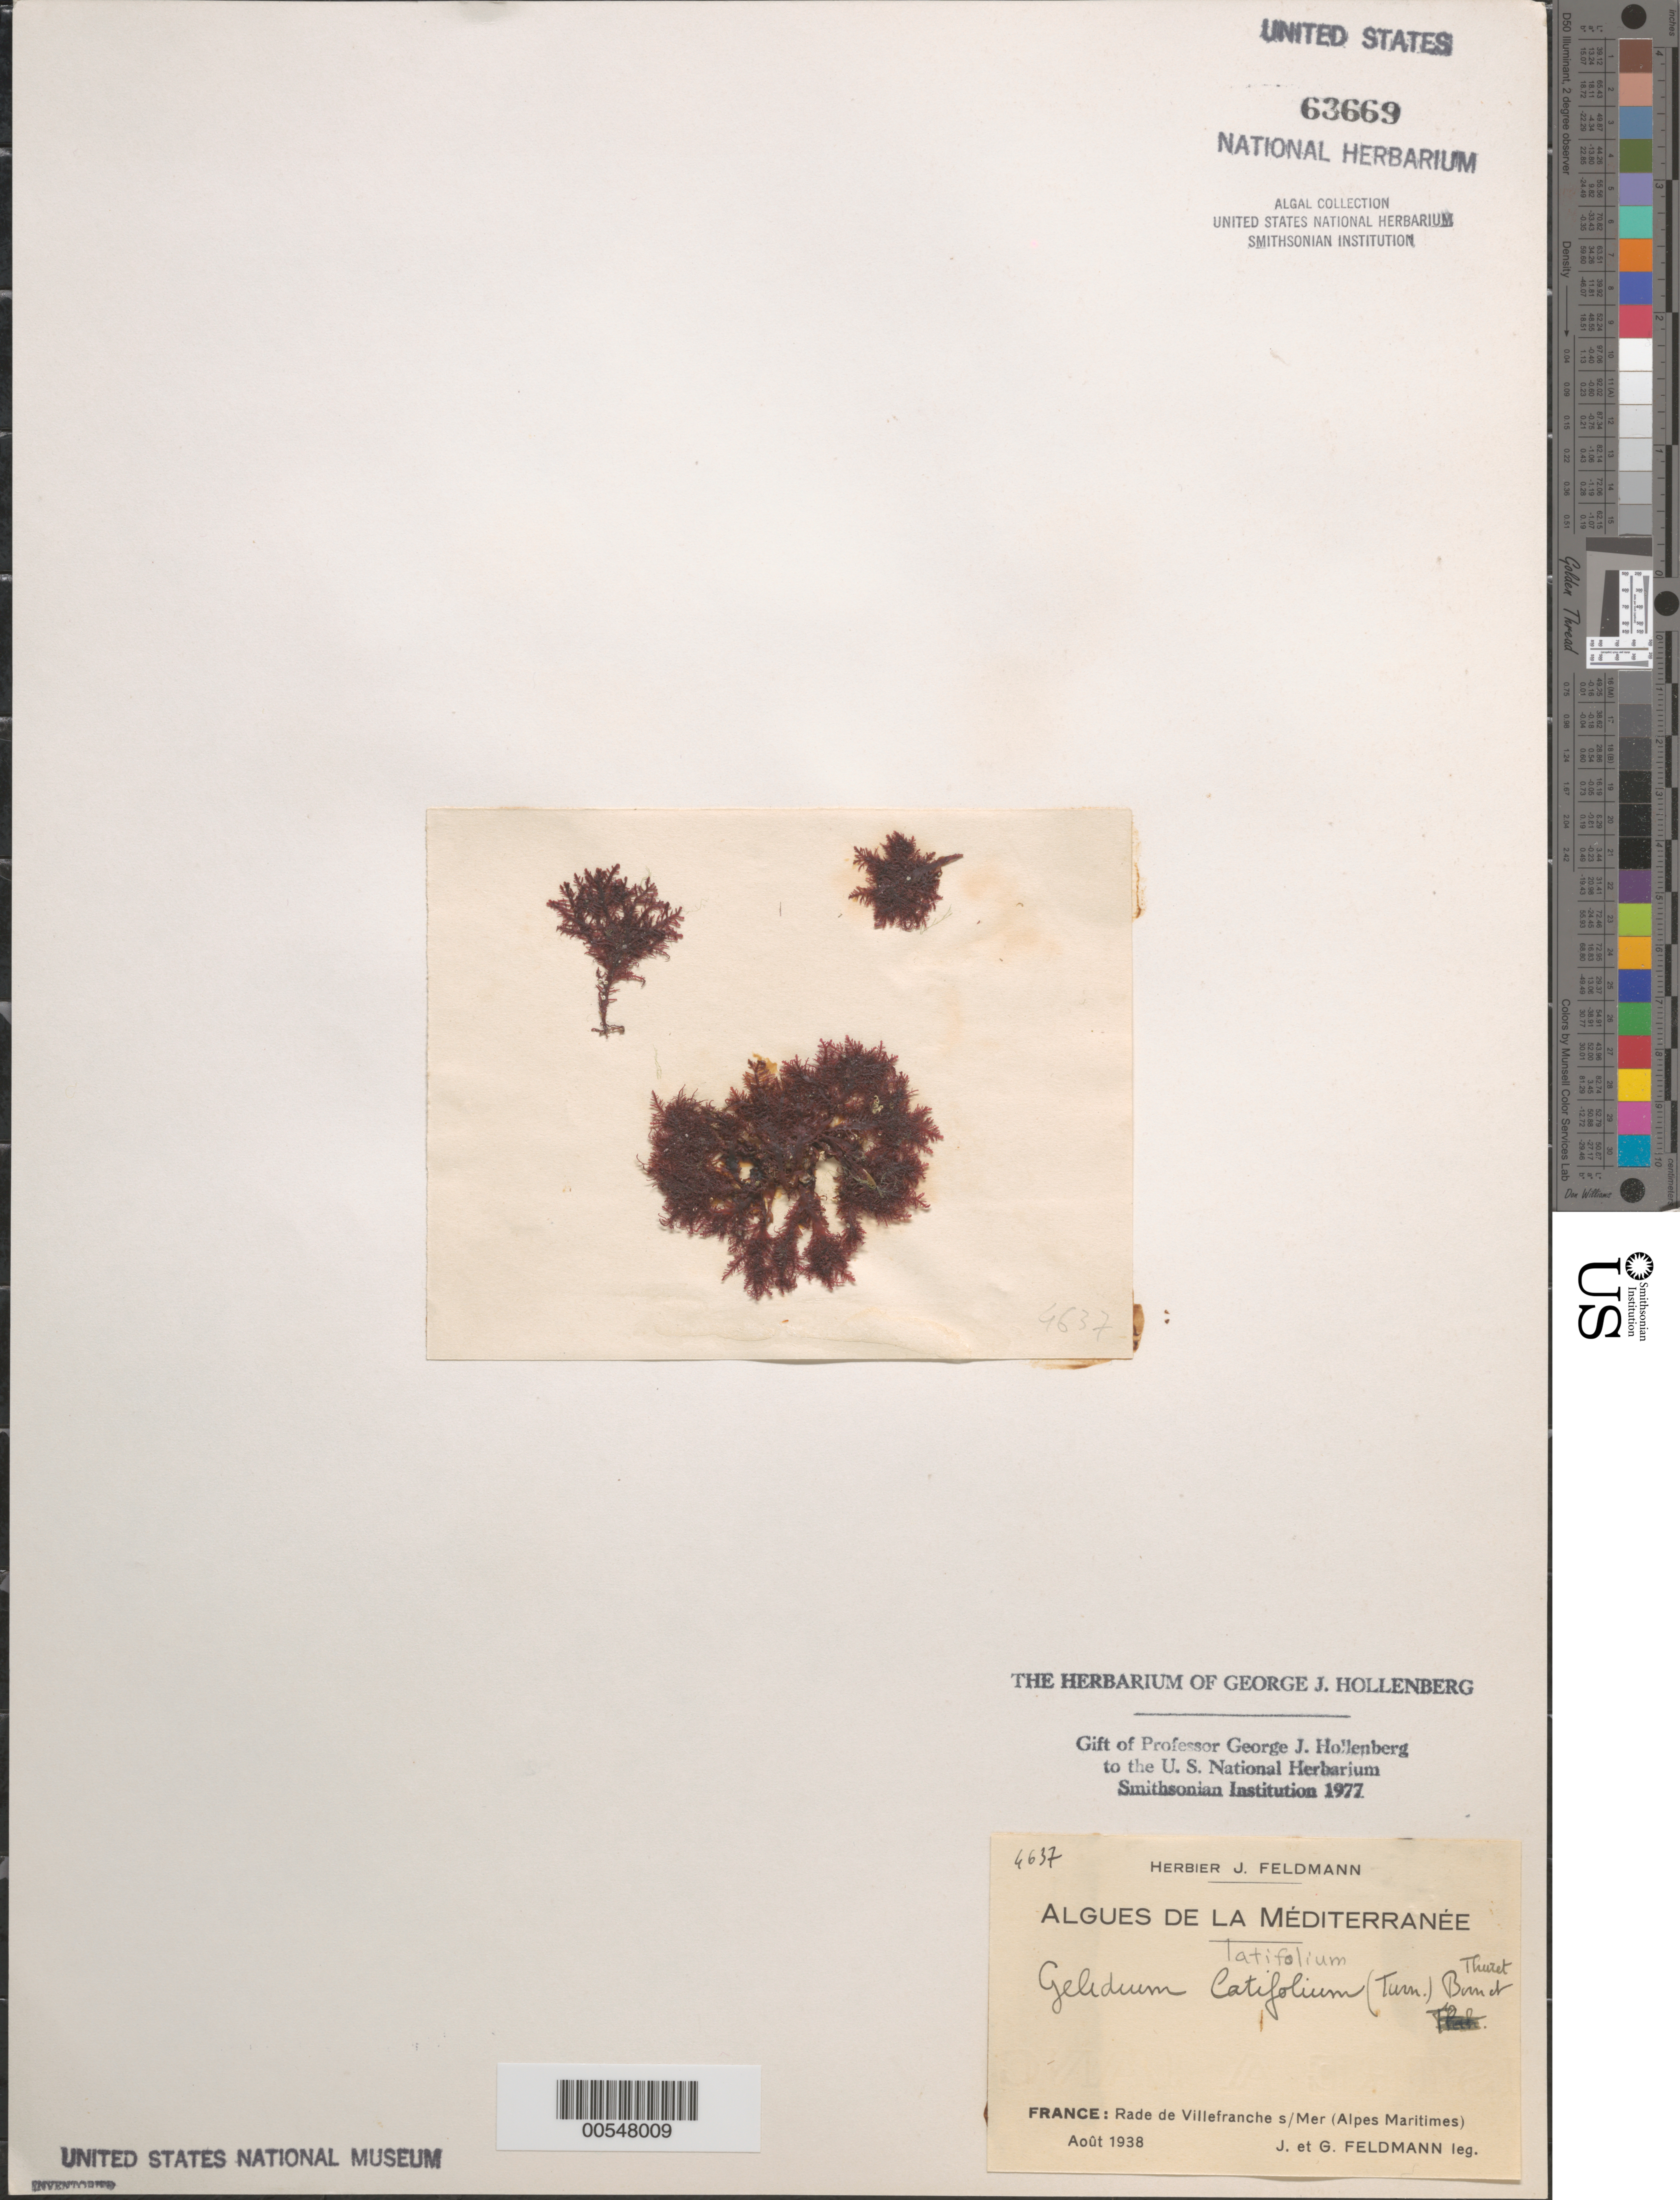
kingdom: Plantae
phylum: Rhodophyta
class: Florideophyceae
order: Gelidiales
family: Gelidiaceae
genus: Gelidium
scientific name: Gelidium spinosum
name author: (S.G. Gmel.) P.C. Silva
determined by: Algae name updating Project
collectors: J. Feldmann & G. Feldmann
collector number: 4637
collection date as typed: Aug 1938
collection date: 1938-08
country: France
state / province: Provence-Alpes-Côte d'Azur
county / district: Alpes-Maritimes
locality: Rade de Villefranche sur Mer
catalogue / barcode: US 63669